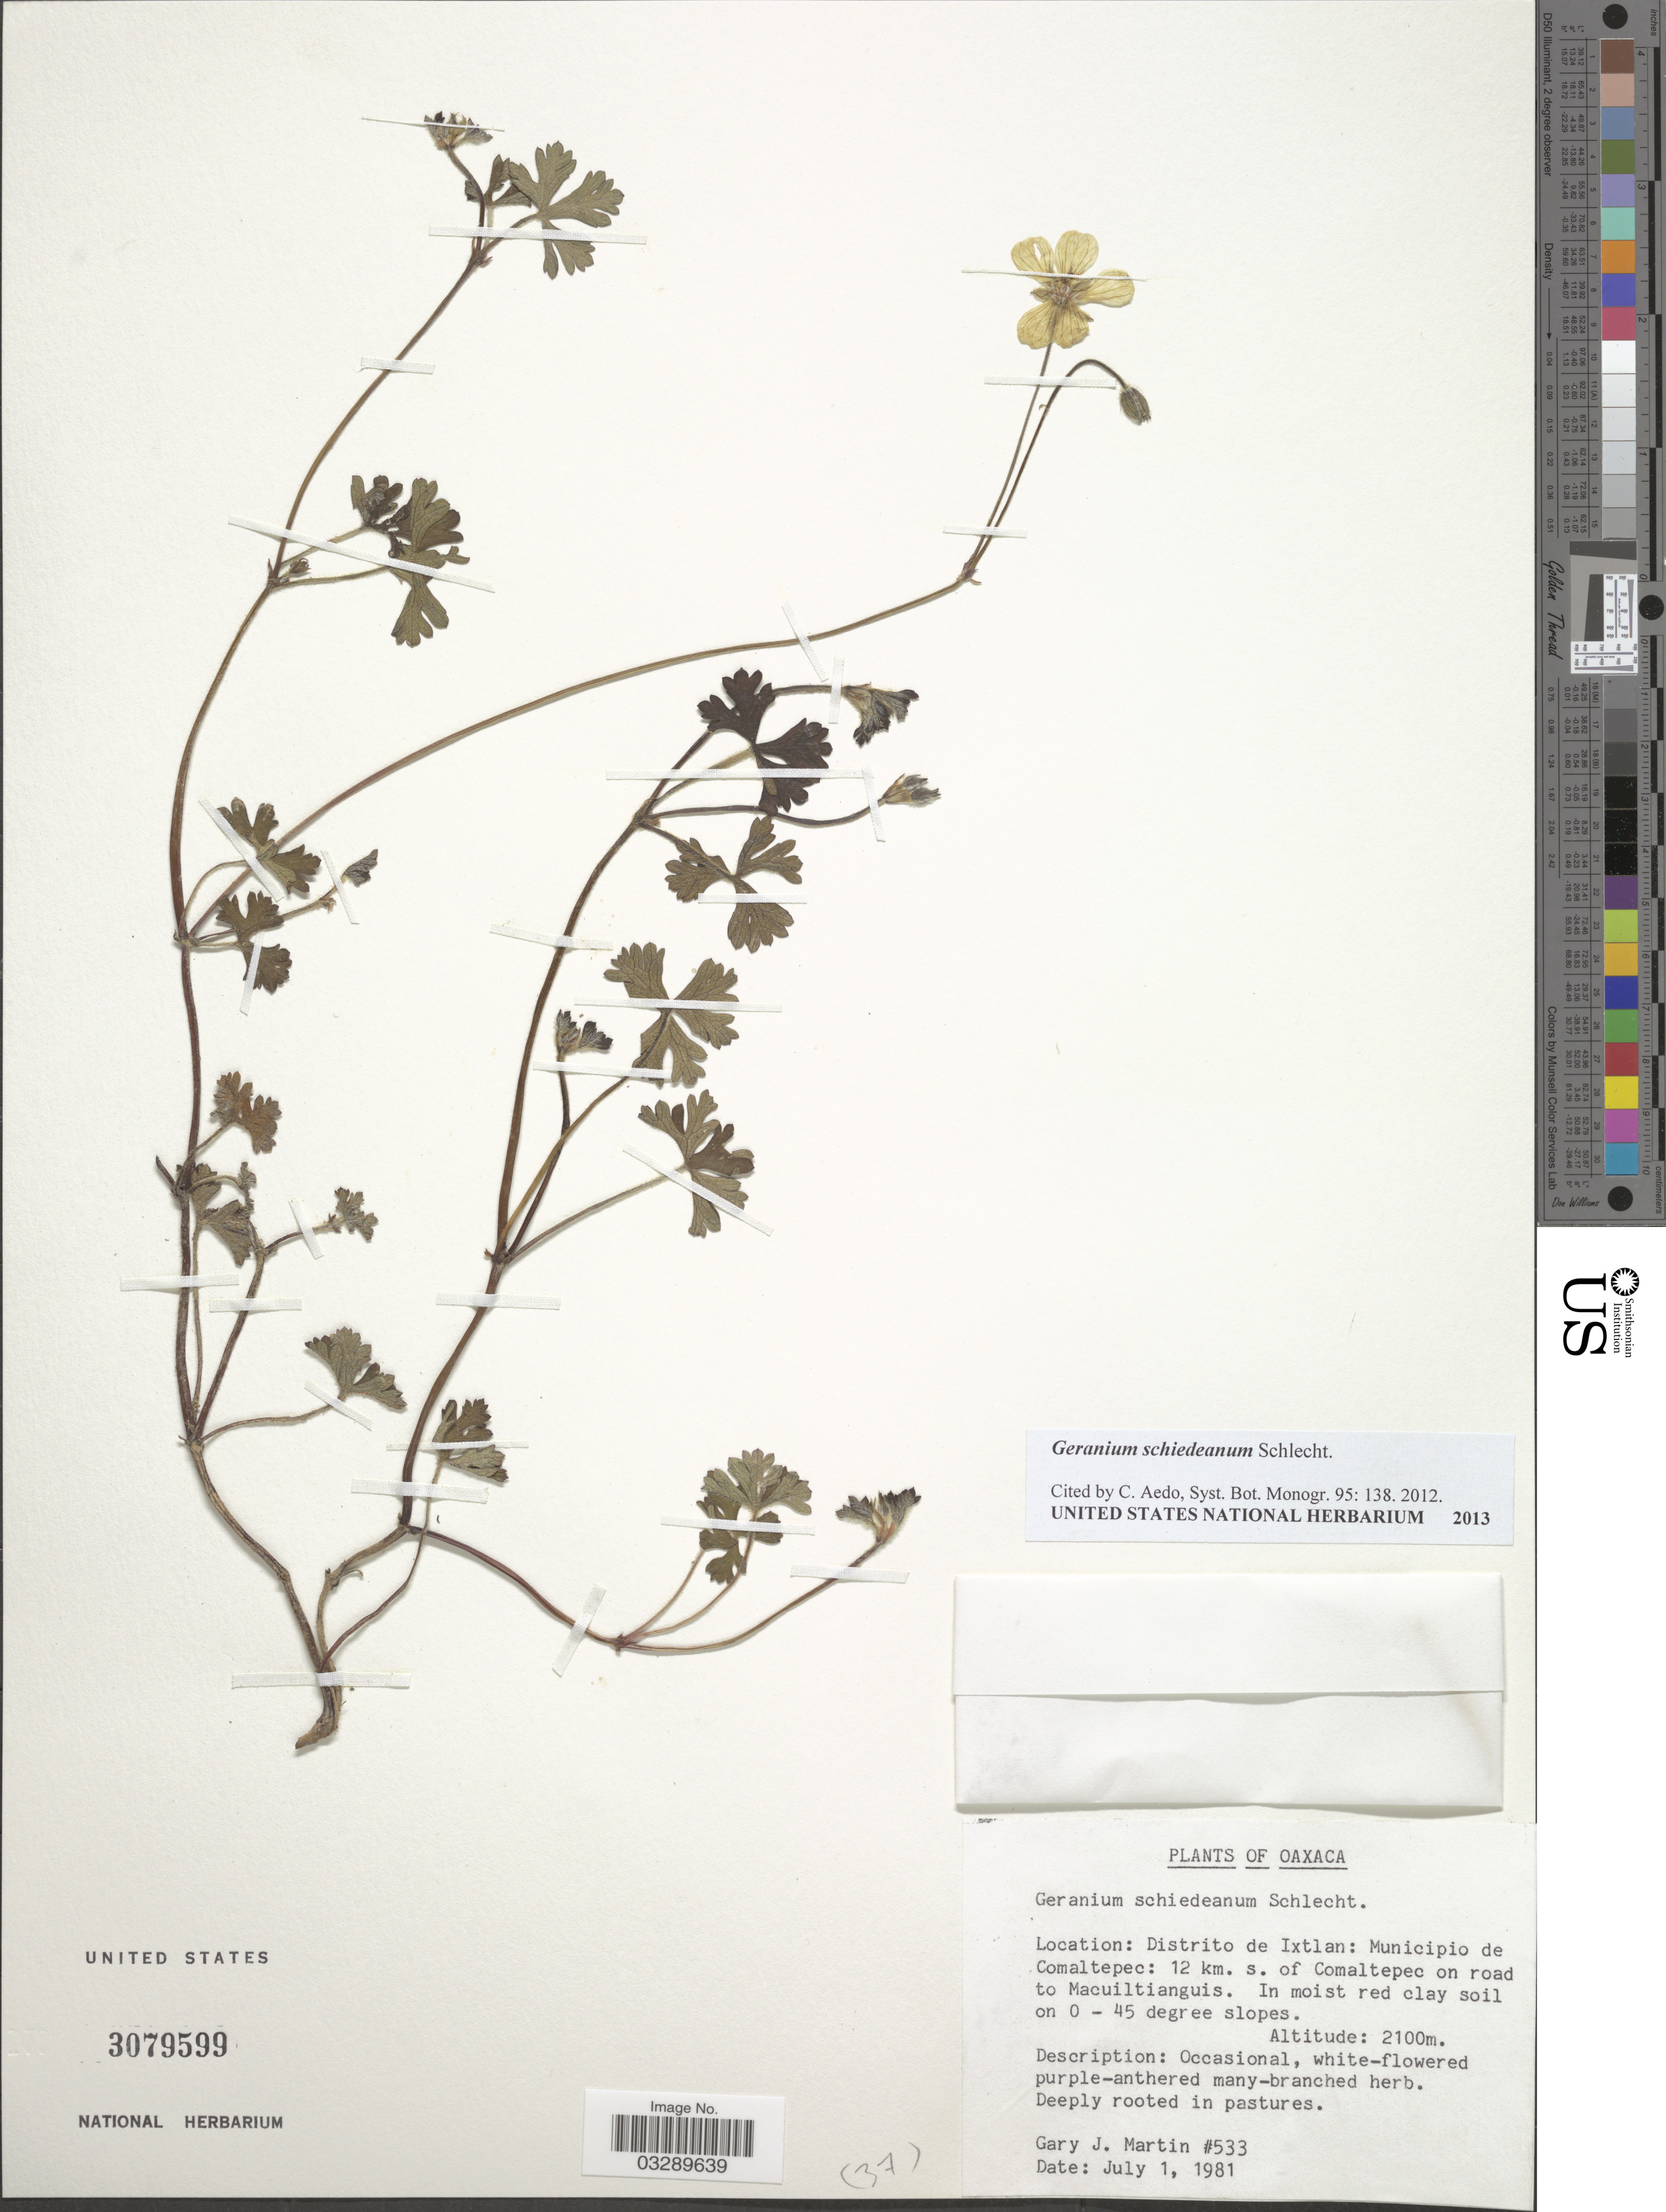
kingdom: Plantae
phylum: Tracheophyta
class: Magnoliopsida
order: Geraniales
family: Geraniaceae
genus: Geranium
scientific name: Geranium schiedeanum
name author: Schltdl.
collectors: G. J. Martin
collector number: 533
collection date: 1981-07-01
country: Mexico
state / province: Oaxaca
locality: Distrito de Ixtlan: Municipio de Comaltepec: 12 km. s. of Comaltepec on road to Macuiltianguis.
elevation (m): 2100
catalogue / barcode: US 3079599